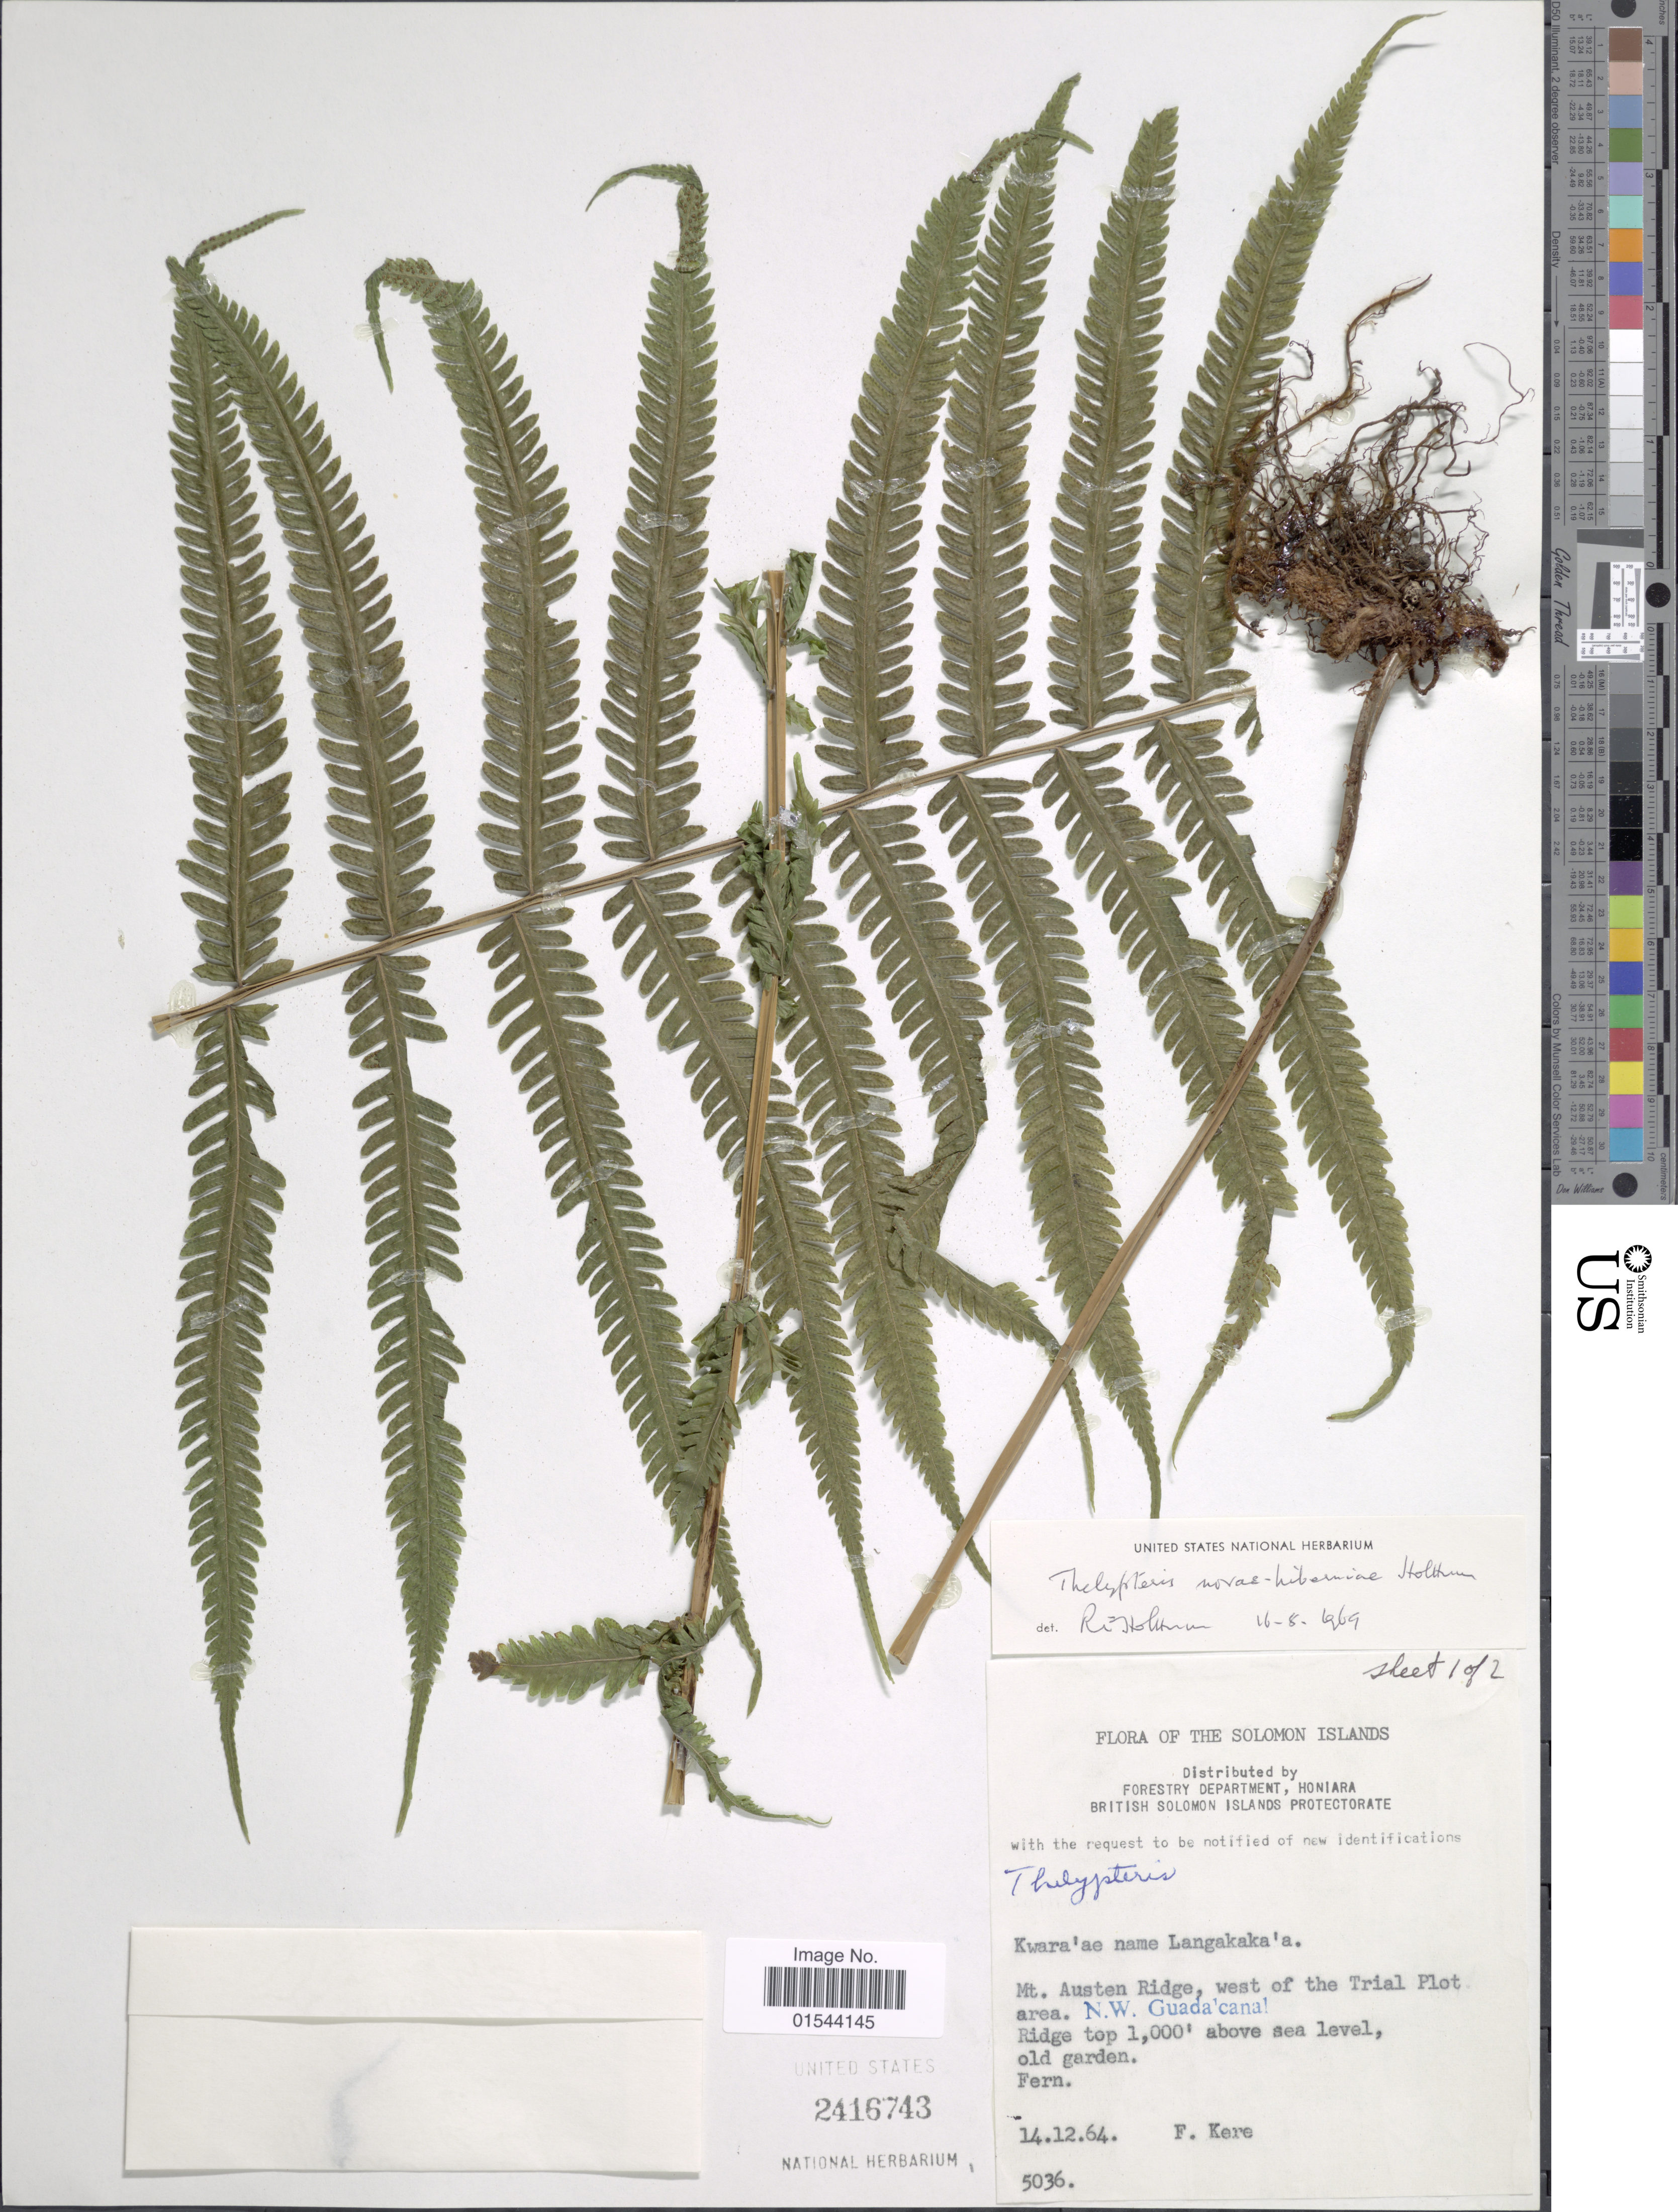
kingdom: Plantae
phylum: Tracheophyta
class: Polypodiopsida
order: Polypodiales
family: Thelypteridaceae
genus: Christella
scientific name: Christella harveyi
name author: (Mett.) Holttum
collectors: F. Kere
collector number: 5036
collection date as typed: Transcribed d/m/y: 14/12/64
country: Solomon Islands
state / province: Solomon Islands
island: Guadalcanal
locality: Mt Austen Ridge, west of the Trail plot area. N.W. Guadalcanal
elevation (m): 305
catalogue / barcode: US 2416743